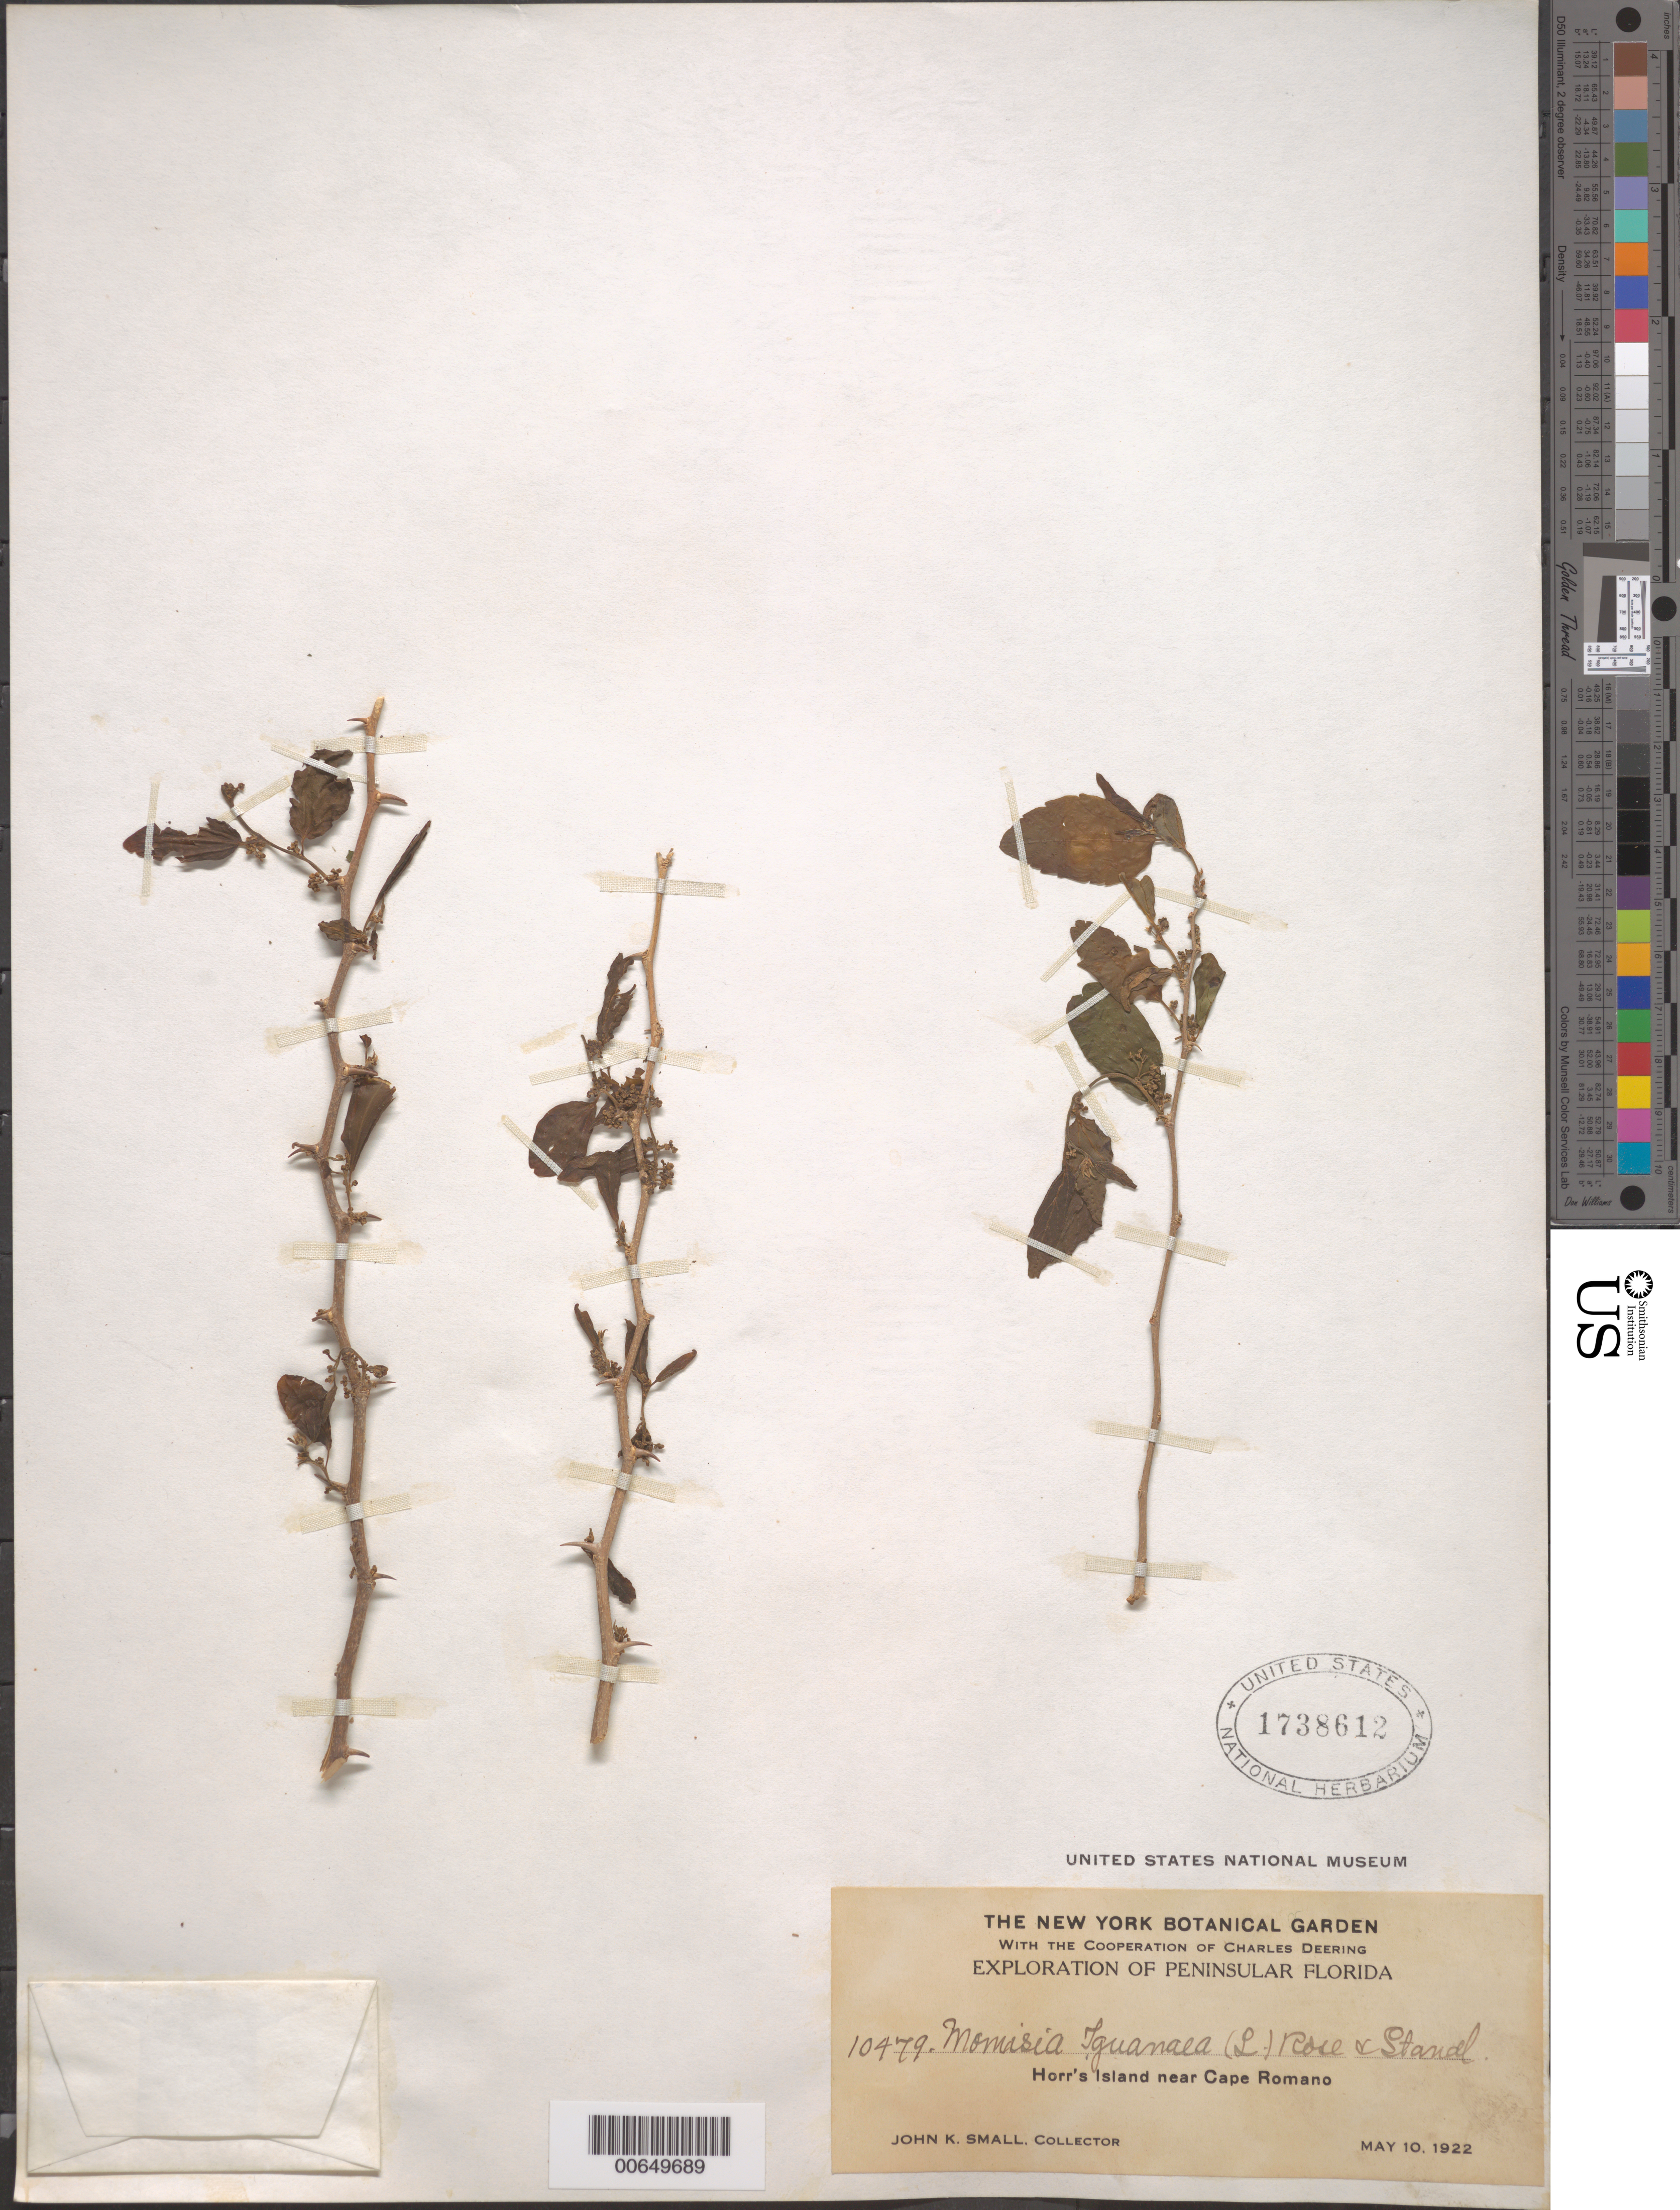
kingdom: Plantae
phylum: Tracheophyta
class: Magnoliopsida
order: Rosales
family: Cannabaceae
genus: Celtis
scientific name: Celtis iguanaea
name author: (Jacq.) Sarg.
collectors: J. K. Small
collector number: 10479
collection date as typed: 10 May 1922 or 05 Oct 1922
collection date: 1922-05-10 or 1922-10-05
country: United States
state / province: Florida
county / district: Collier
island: Horrs Island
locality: Island near Cape Romano.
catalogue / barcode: US 1738612